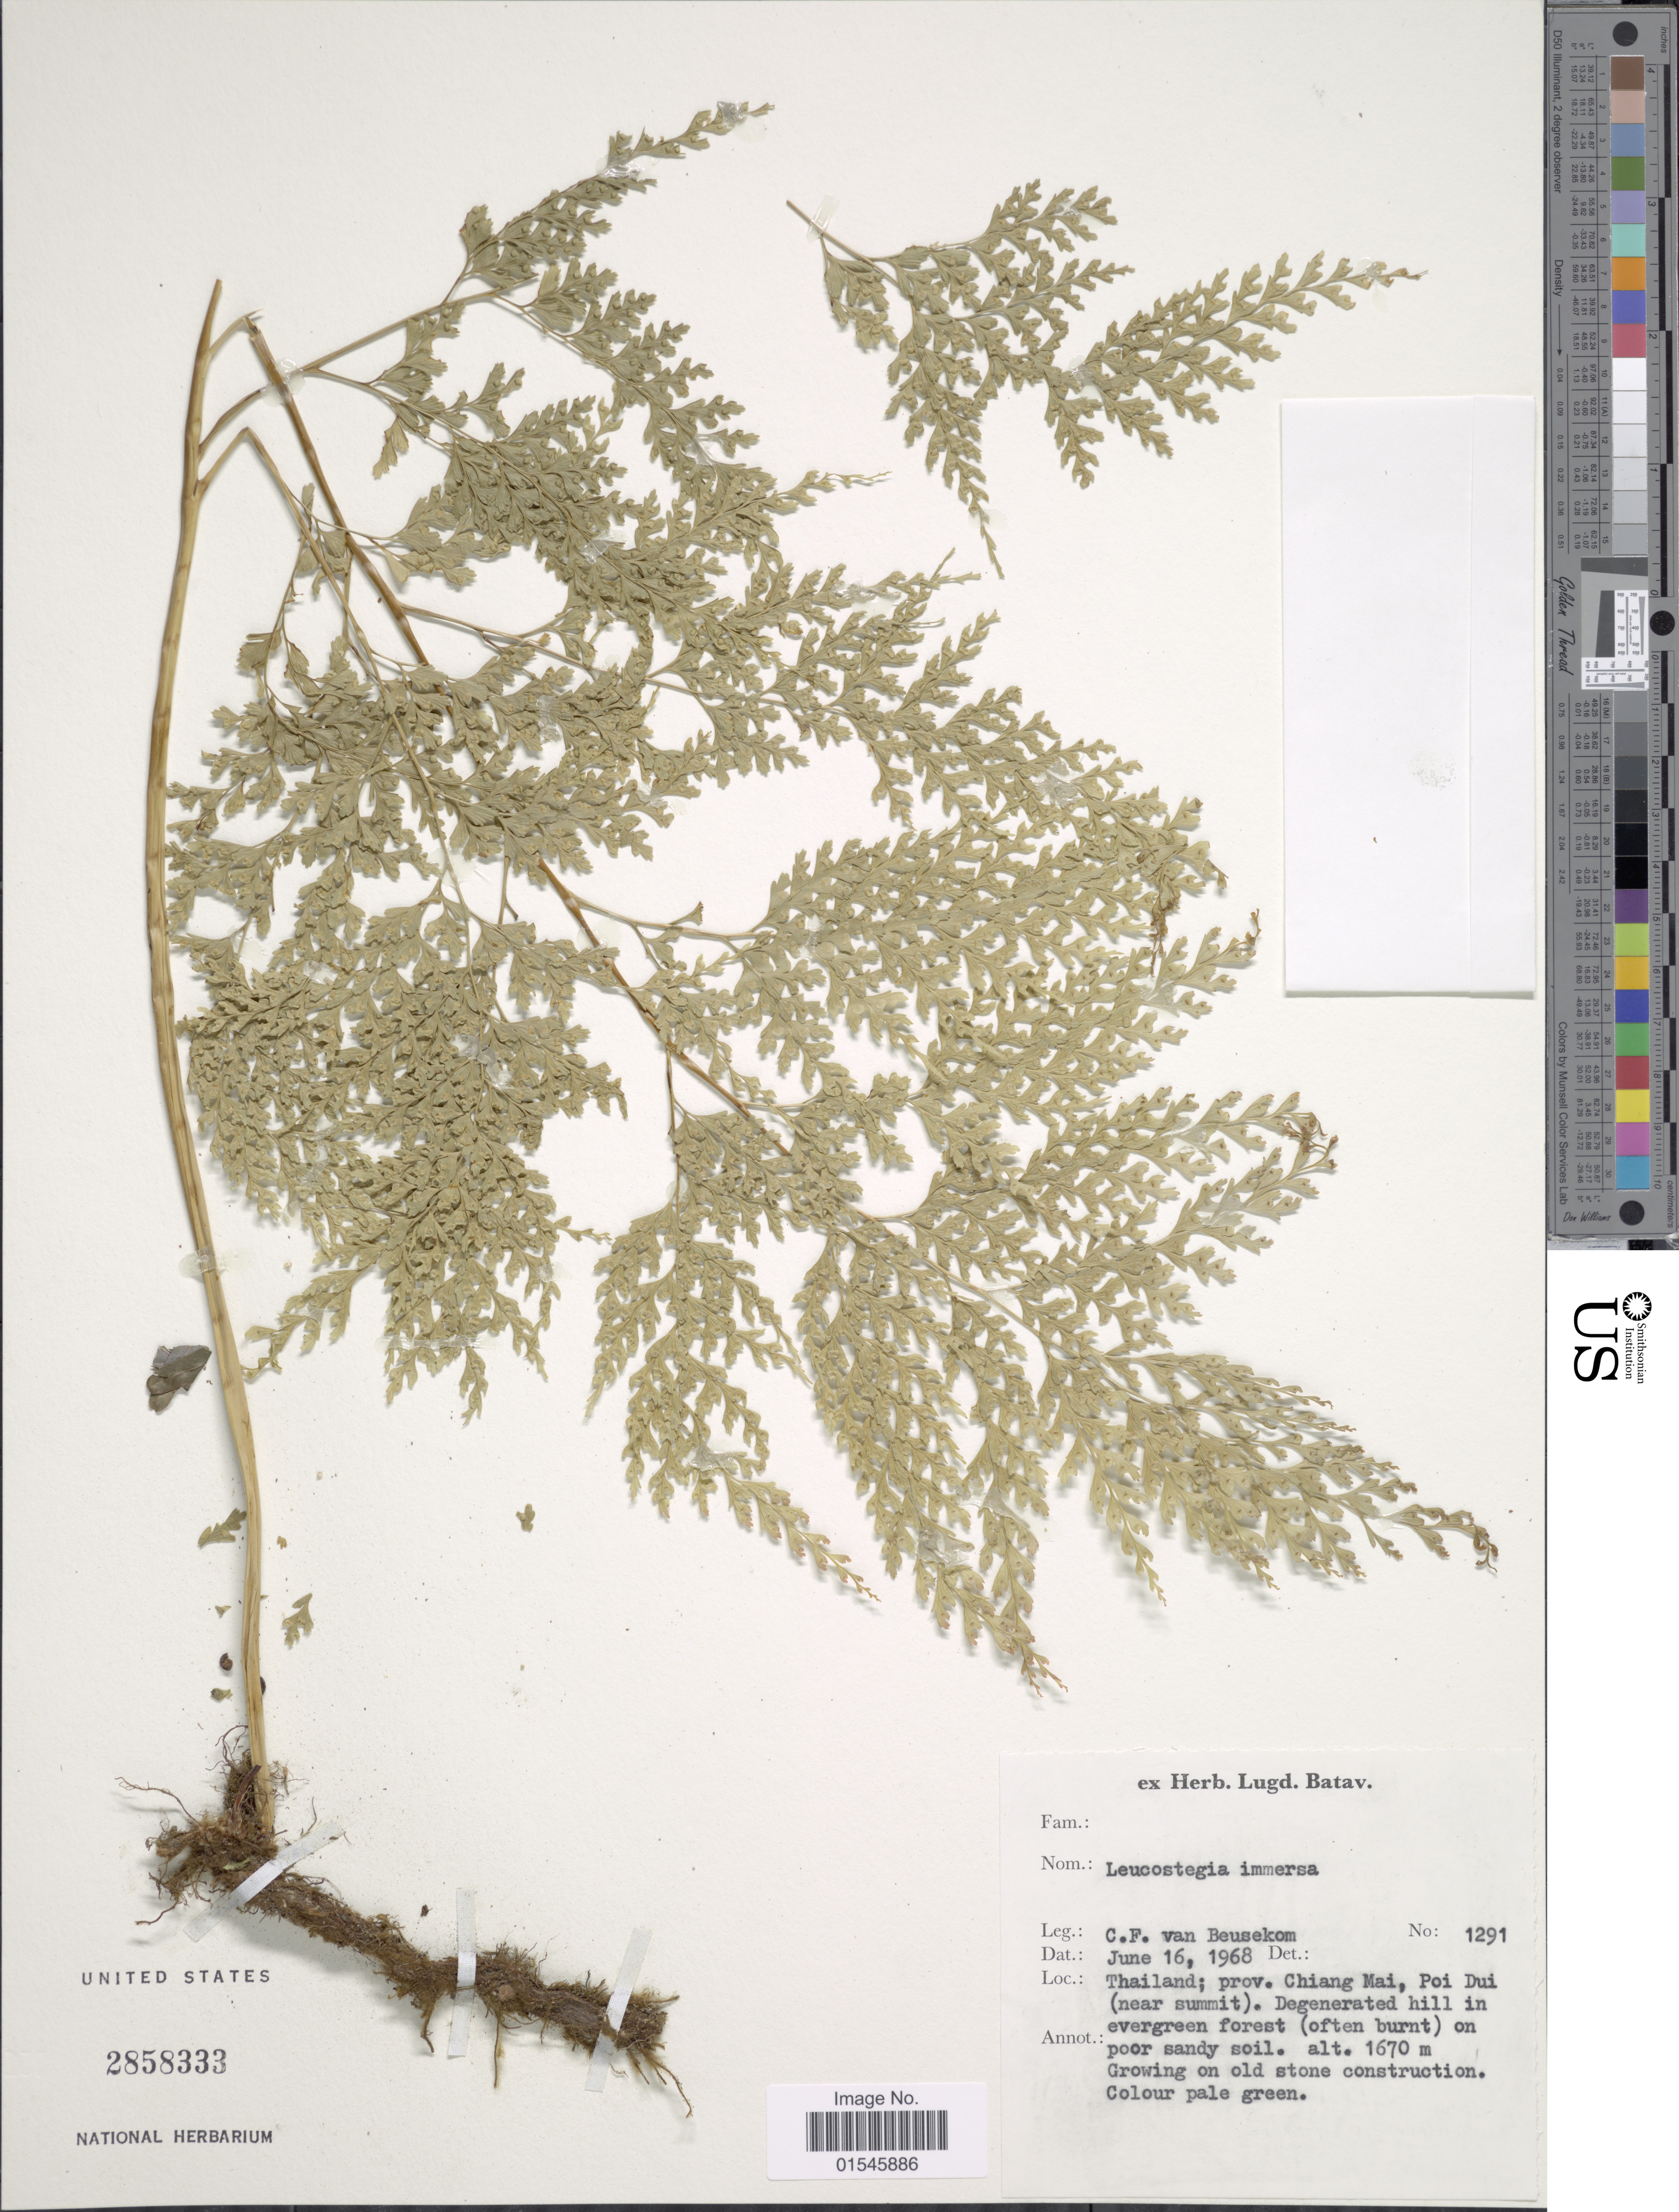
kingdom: Plantae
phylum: Tracheophyta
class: Polypodiopsida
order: Polypodiales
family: Hypodematiaceae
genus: Leucostegia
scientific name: Leucostegia truncata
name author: (D. Don) Fraser-Jenk.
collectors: C. F. Beusekom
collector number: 1291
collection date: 1968-06-16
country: Thailand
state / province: Chiang Mai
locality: Poi Dui (near summit).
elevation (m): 1670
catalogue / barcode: US 2858333